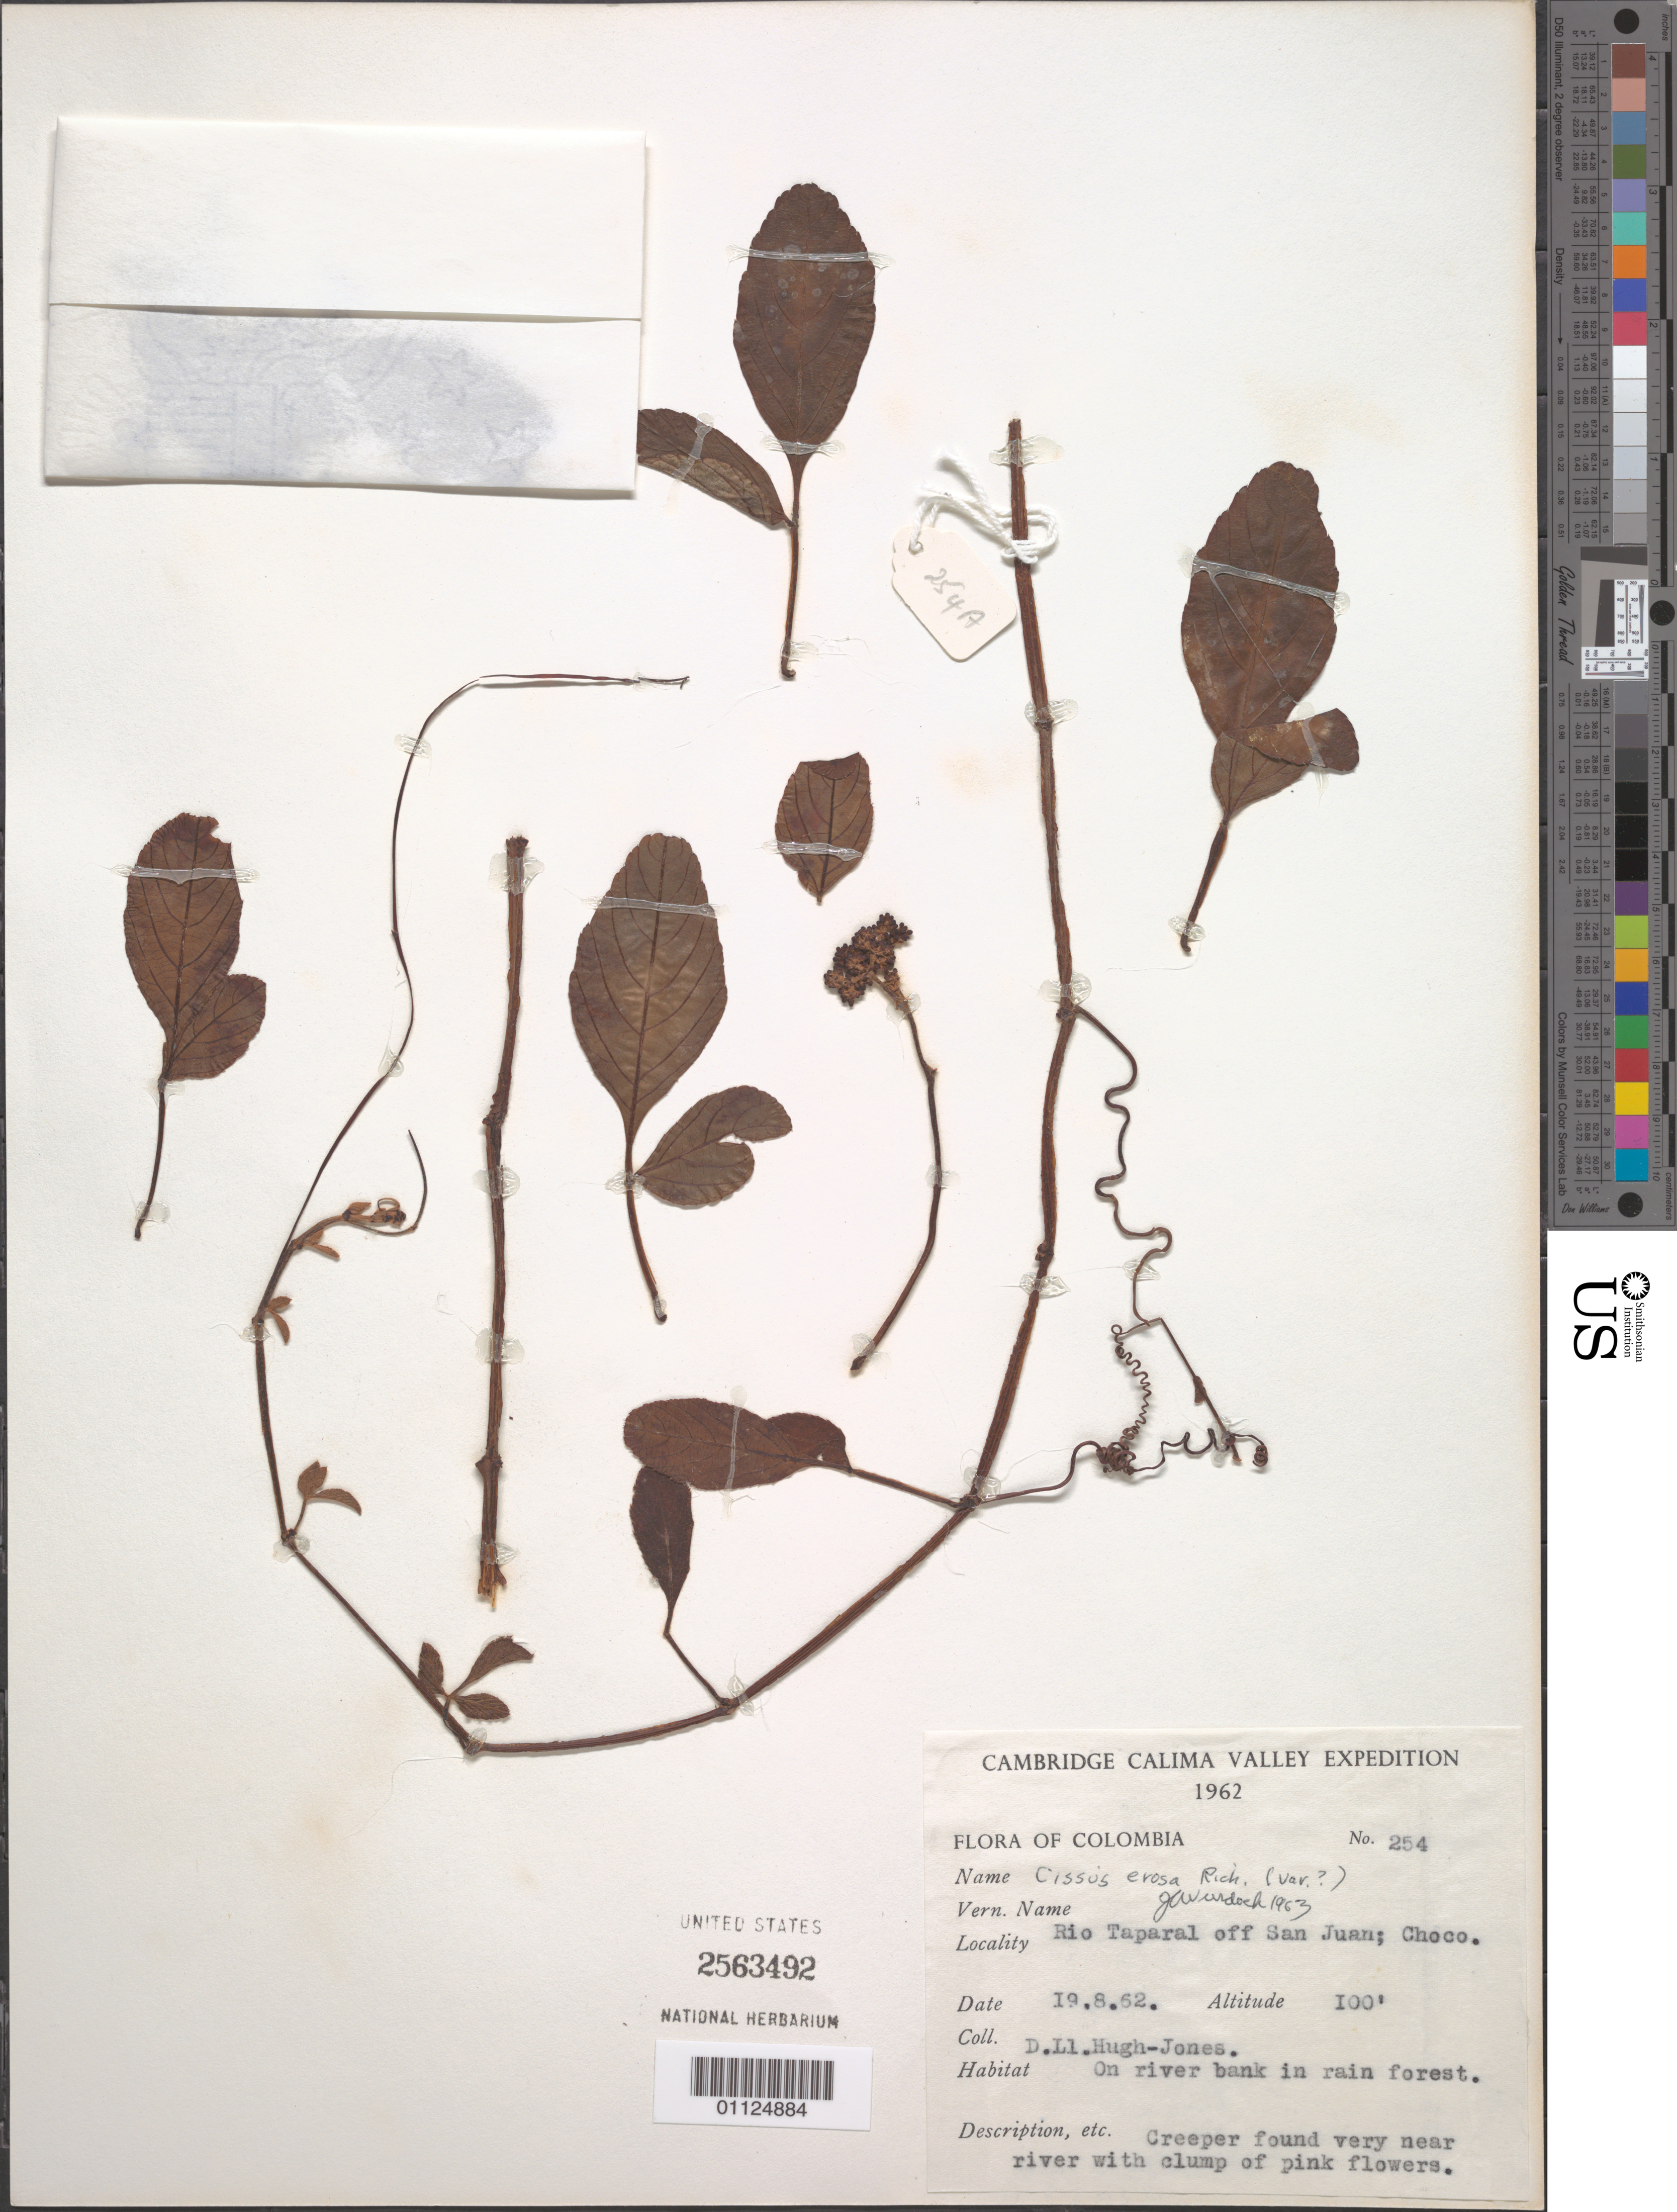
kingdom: Plantae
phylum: Tracheophyta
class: Magnoliopsida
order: Vitales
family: Vitaceae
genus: Cissus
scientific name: Cissus erosa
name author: Rich.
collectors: D. Hugh-Jones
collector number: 254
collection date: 1962-08-19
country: Colombia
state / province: Chocó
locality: Rio Taparal off San Juan.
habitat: On river bank in rain forest.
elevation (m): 30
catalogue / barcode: US 2563492